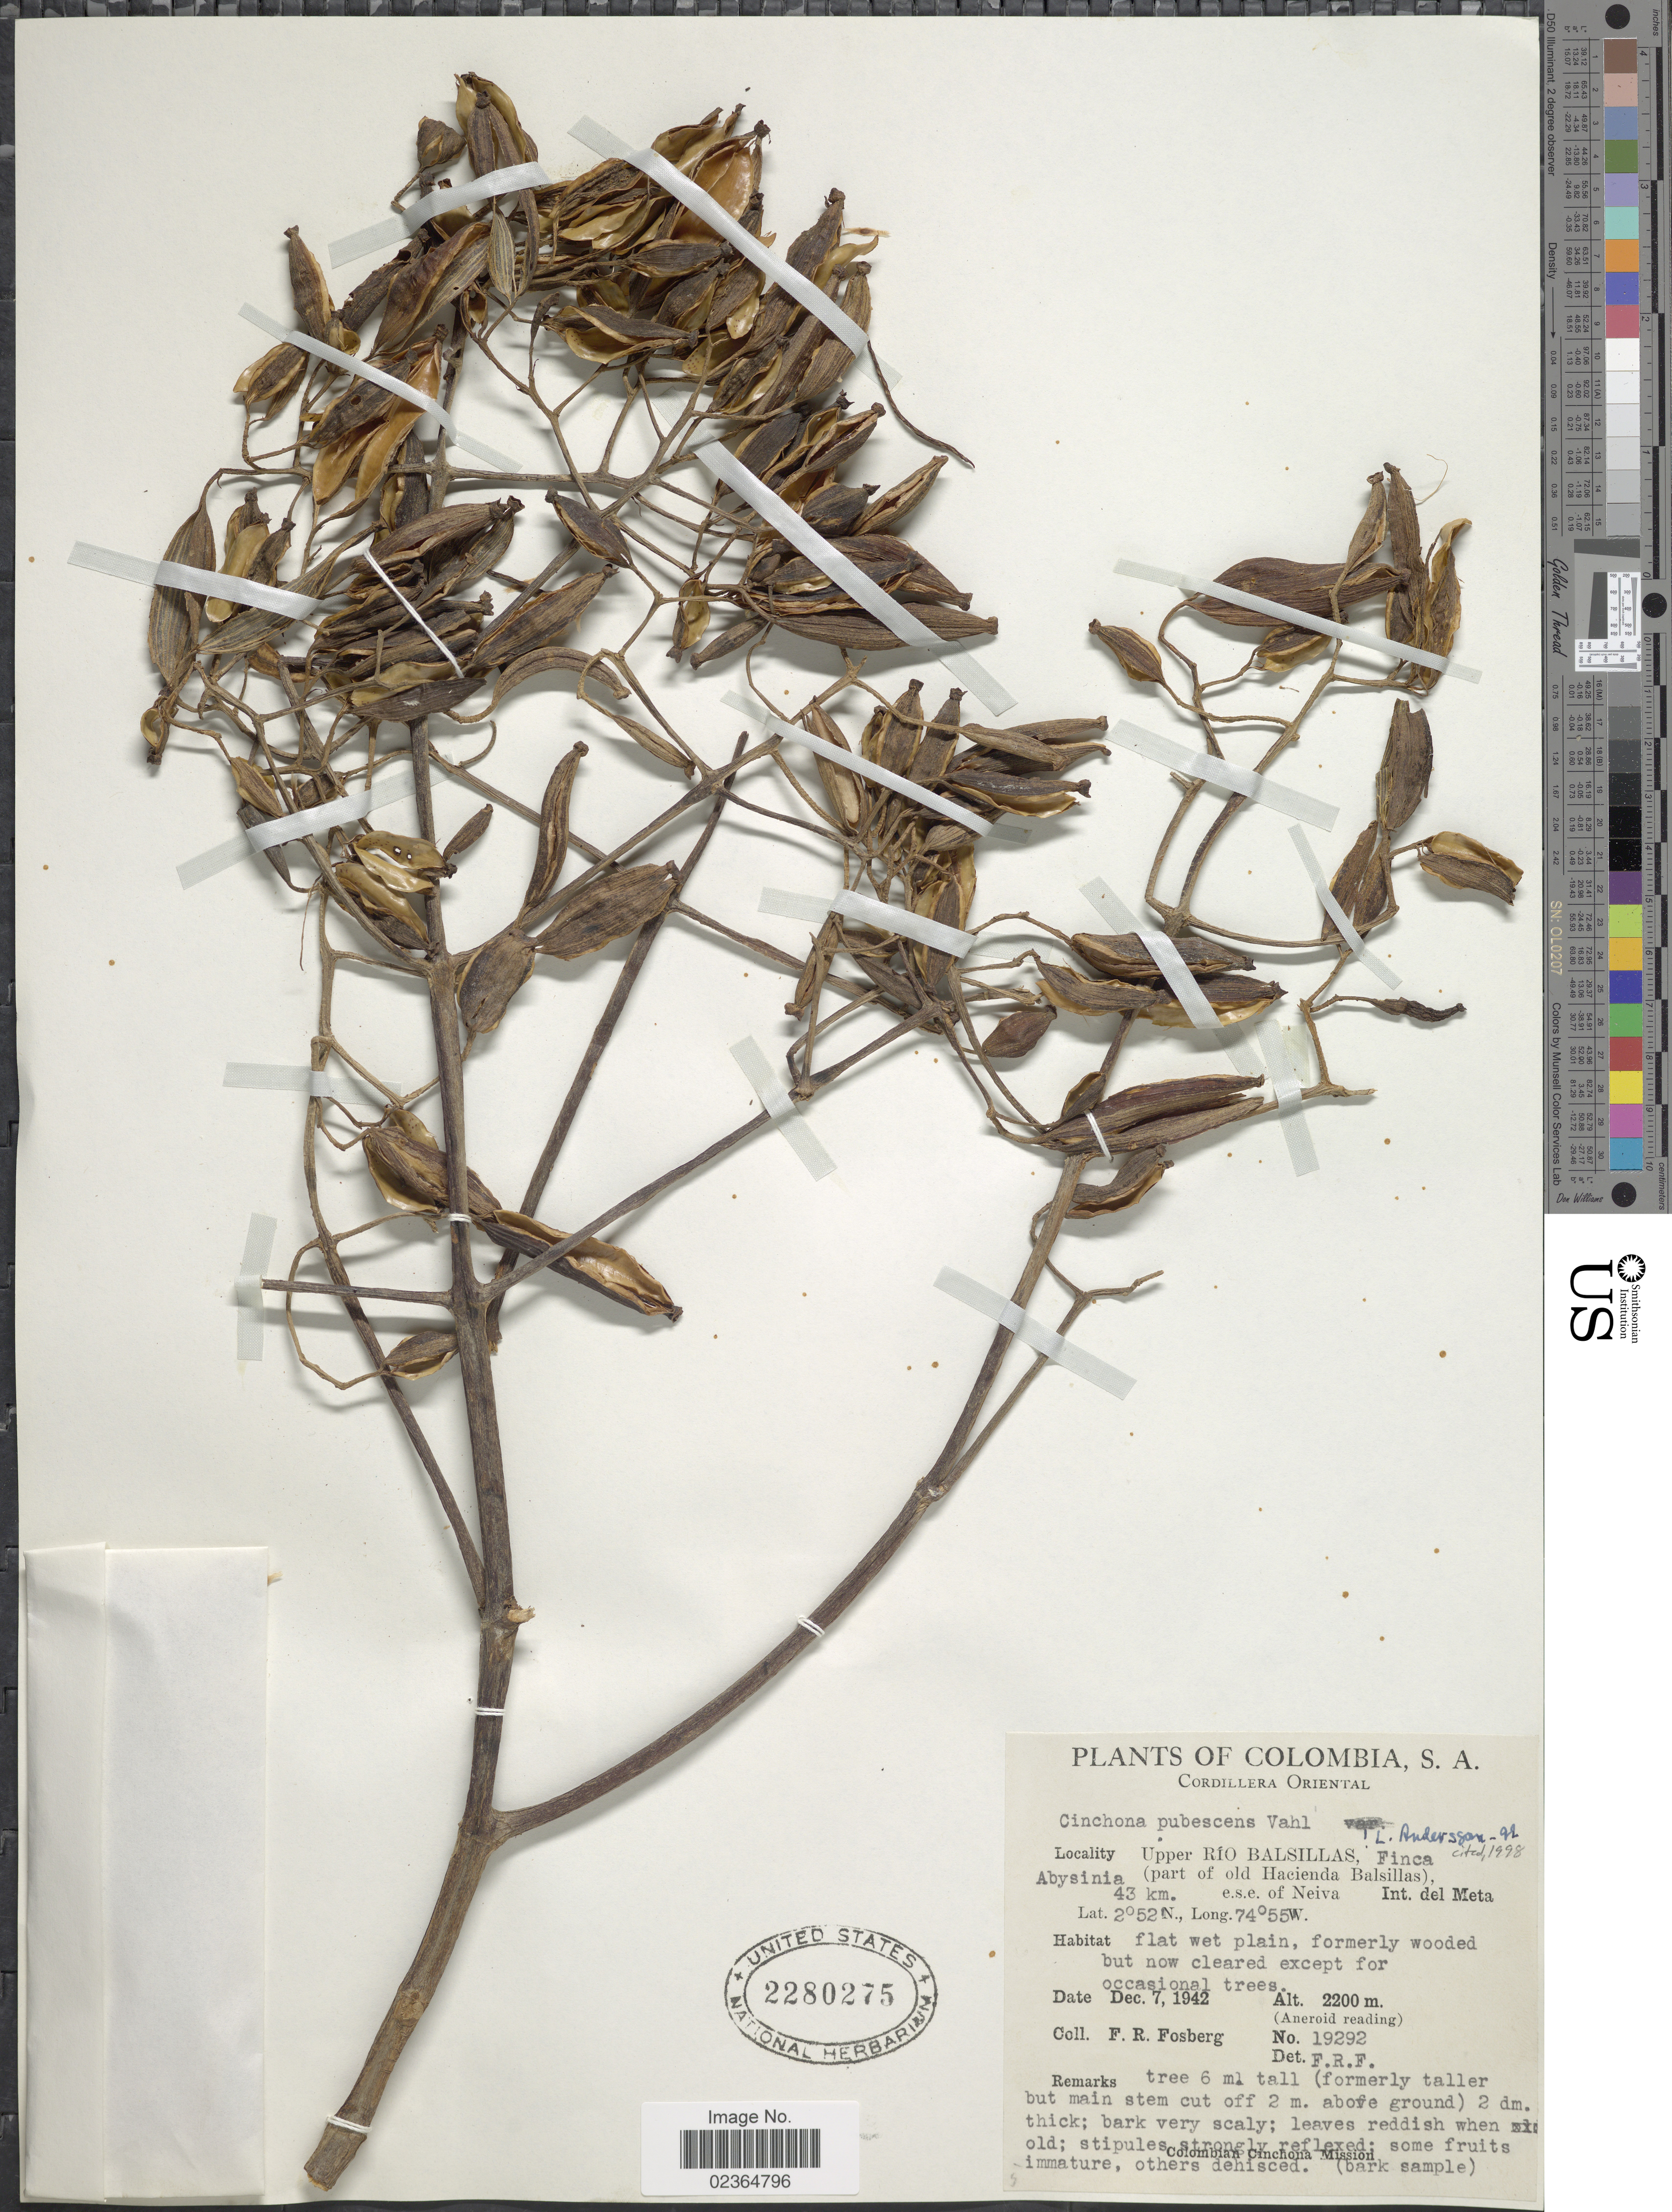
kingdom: Plantae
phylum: Tracheophyta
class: Magnoliopsida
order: Gentianales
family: Rubiaceae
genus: Cinchona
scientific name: Cinchona pubescens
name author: Vahl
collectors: F. R. Fosberg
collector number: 19292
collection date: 1942-12-09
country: Colombia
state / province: Meta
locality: Cordillera Oriental. Upper Río Balsillas (part of old Hacienda Balsillas), Finca Abysinia 43 km. e.s.e. of Neiva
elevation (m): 2200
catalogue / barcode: US 2280275